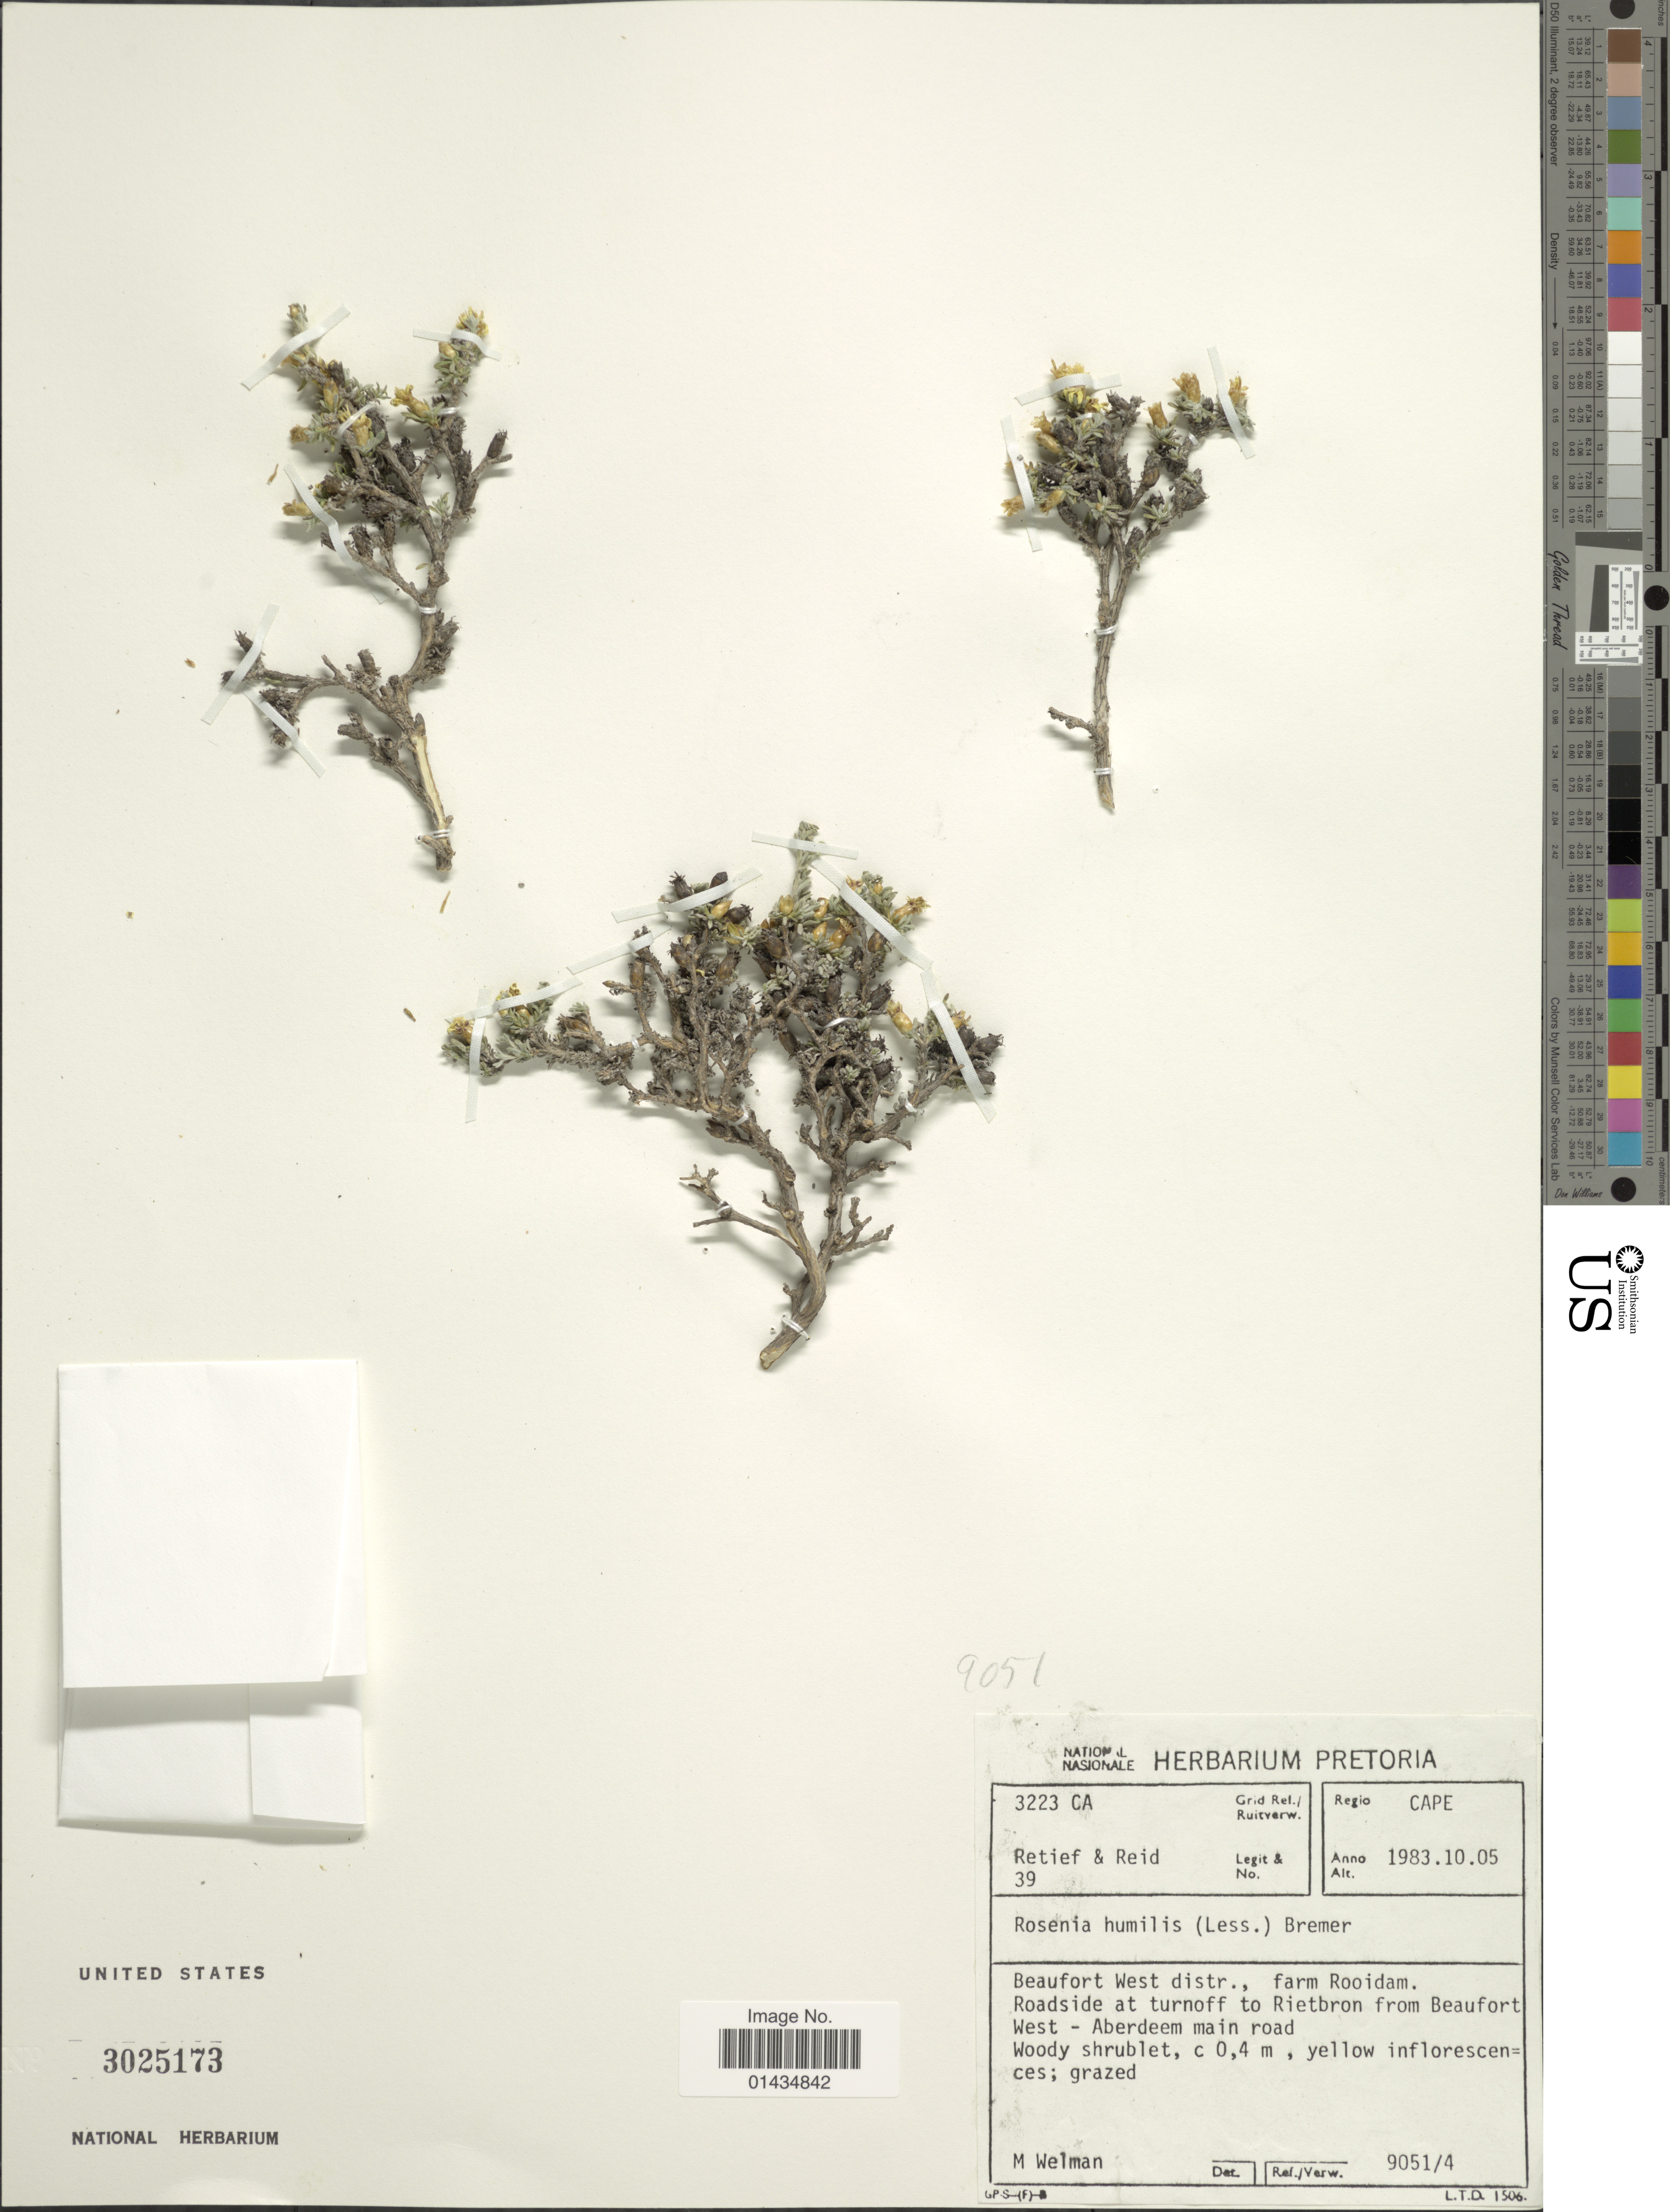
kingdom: Plantae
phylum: Tracheophyta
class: Magnoliopsida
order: Asterales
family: Asteraceae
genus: Rosenia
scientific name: Rosenia humilis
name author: (Less.) K. Bremer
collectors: -. Retief & -. Reid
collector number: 39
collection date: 1983-10-05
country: South Africa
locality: Regio Cape, Beaufort West distr., farm Rooidam, Roadside at utnroff to Rietbron from Beaufort West- Aberdeem main road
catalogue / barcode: US 3025173